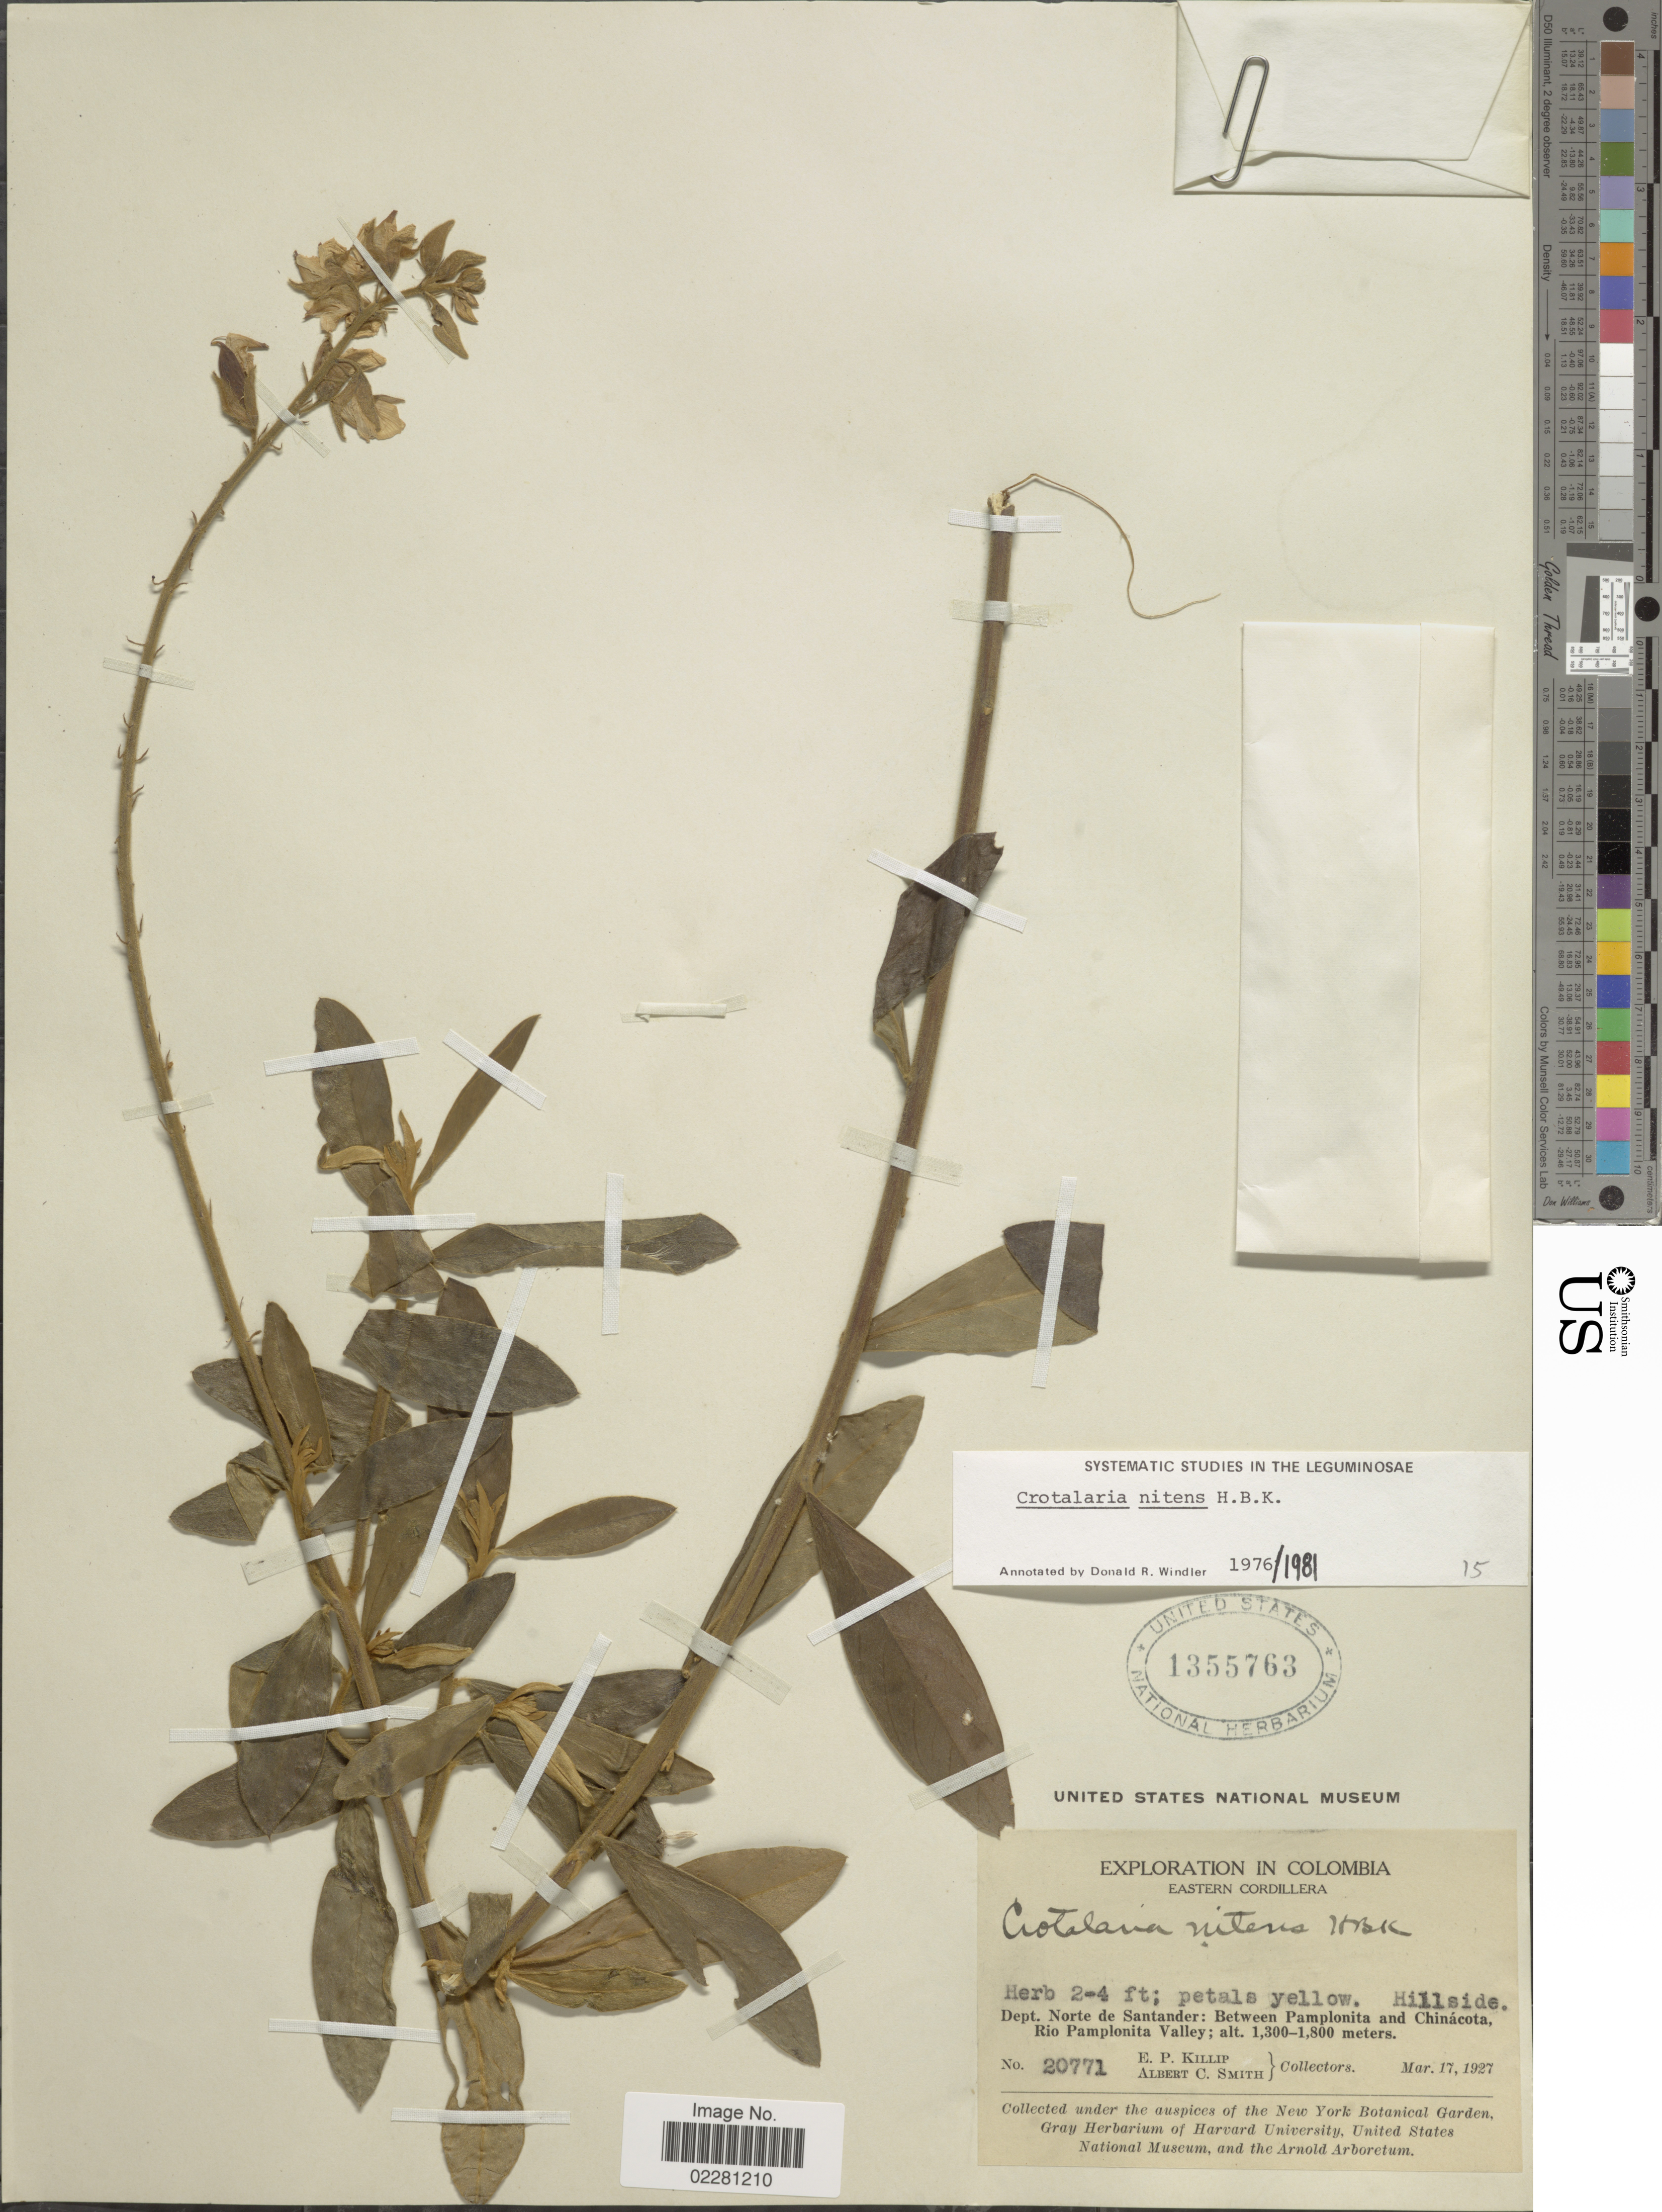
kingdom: Plantae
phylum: Tracheophyta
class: Magnoliopsida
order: Fabales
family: Fabaceae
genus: Crotalaria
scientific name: Crotalaria nitens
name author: Kunth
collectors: E. P. Killip & A. C. Smith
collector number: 20771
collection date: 1927-03-17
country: Colombia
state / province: Norte de Santander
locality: Eastern Cordillera, between Pamplonita and Chinacota, Rio Pamplonita Valley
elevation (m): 1300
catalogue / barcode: US 1355763